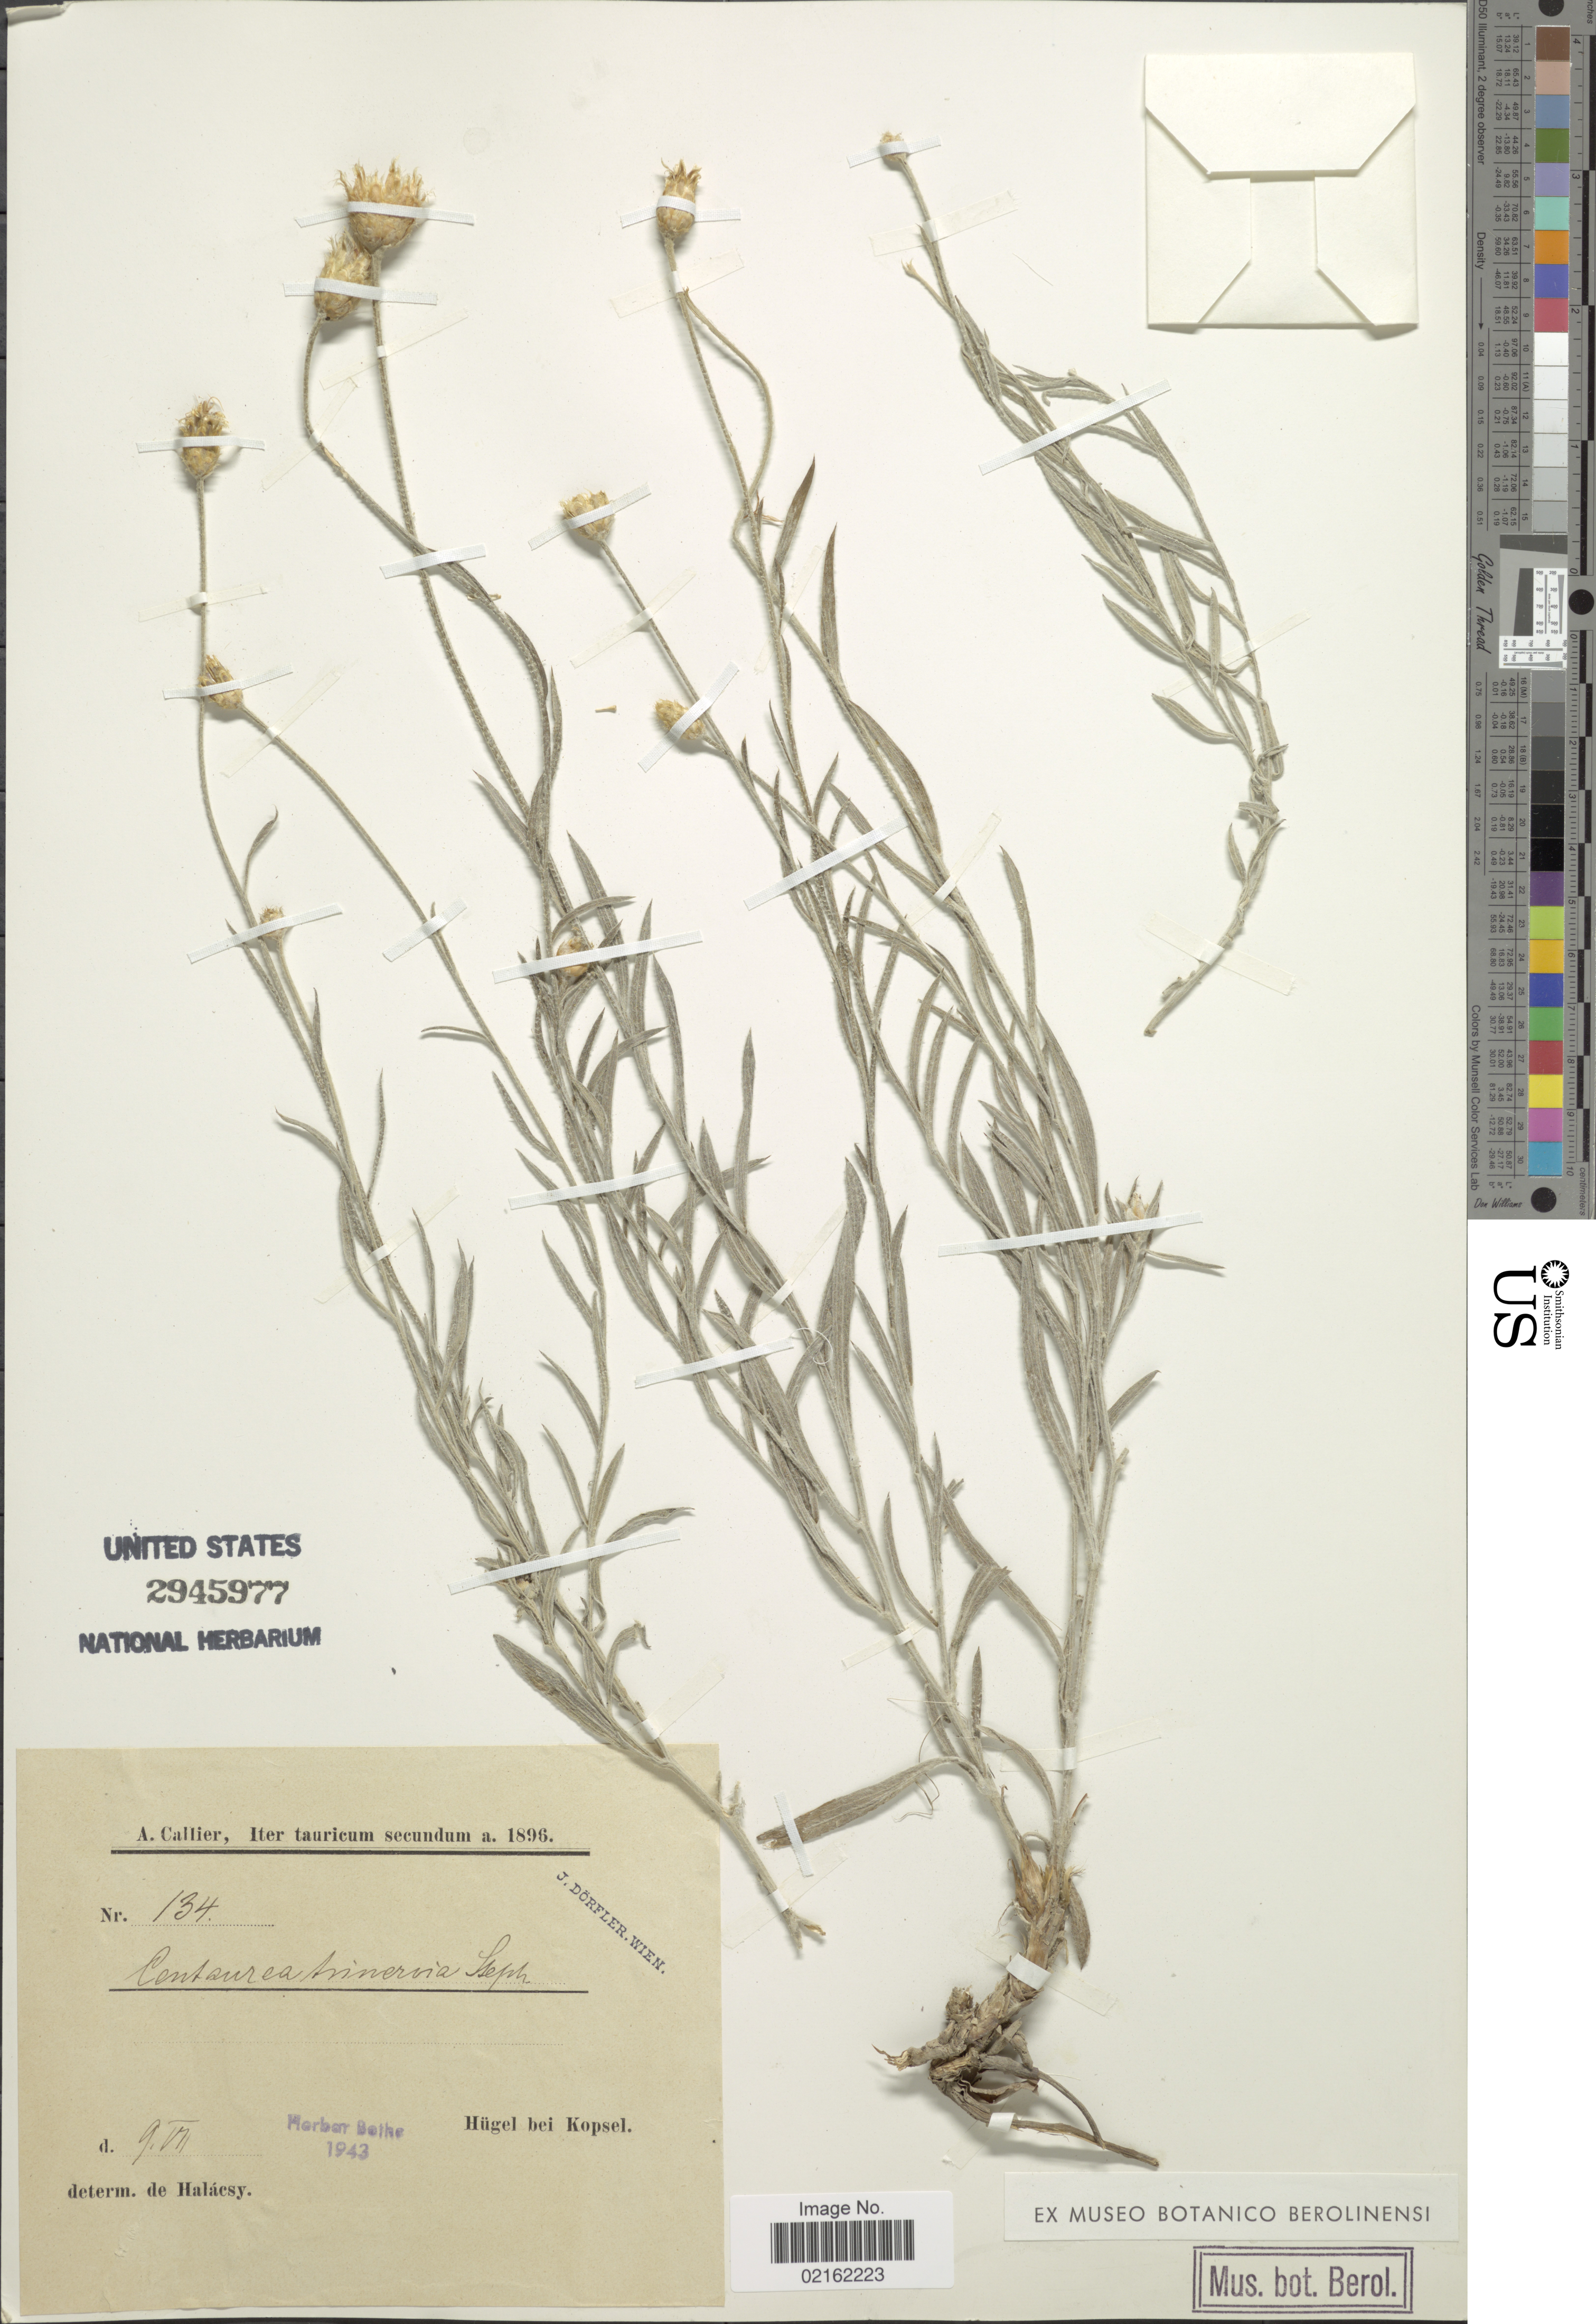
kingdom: Plantae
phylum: Tracheophyta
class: Magnoliopsida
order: Asterales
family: Asteraceae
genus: Centaurea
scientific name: Centaurea trinervia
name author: Steven ex Willd.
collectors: A. Callier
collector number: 134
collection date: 1896-07-09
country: Ukraine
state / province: Crimea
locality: Tauricum, Hugel bei Kopsel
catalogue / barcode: US 2945977